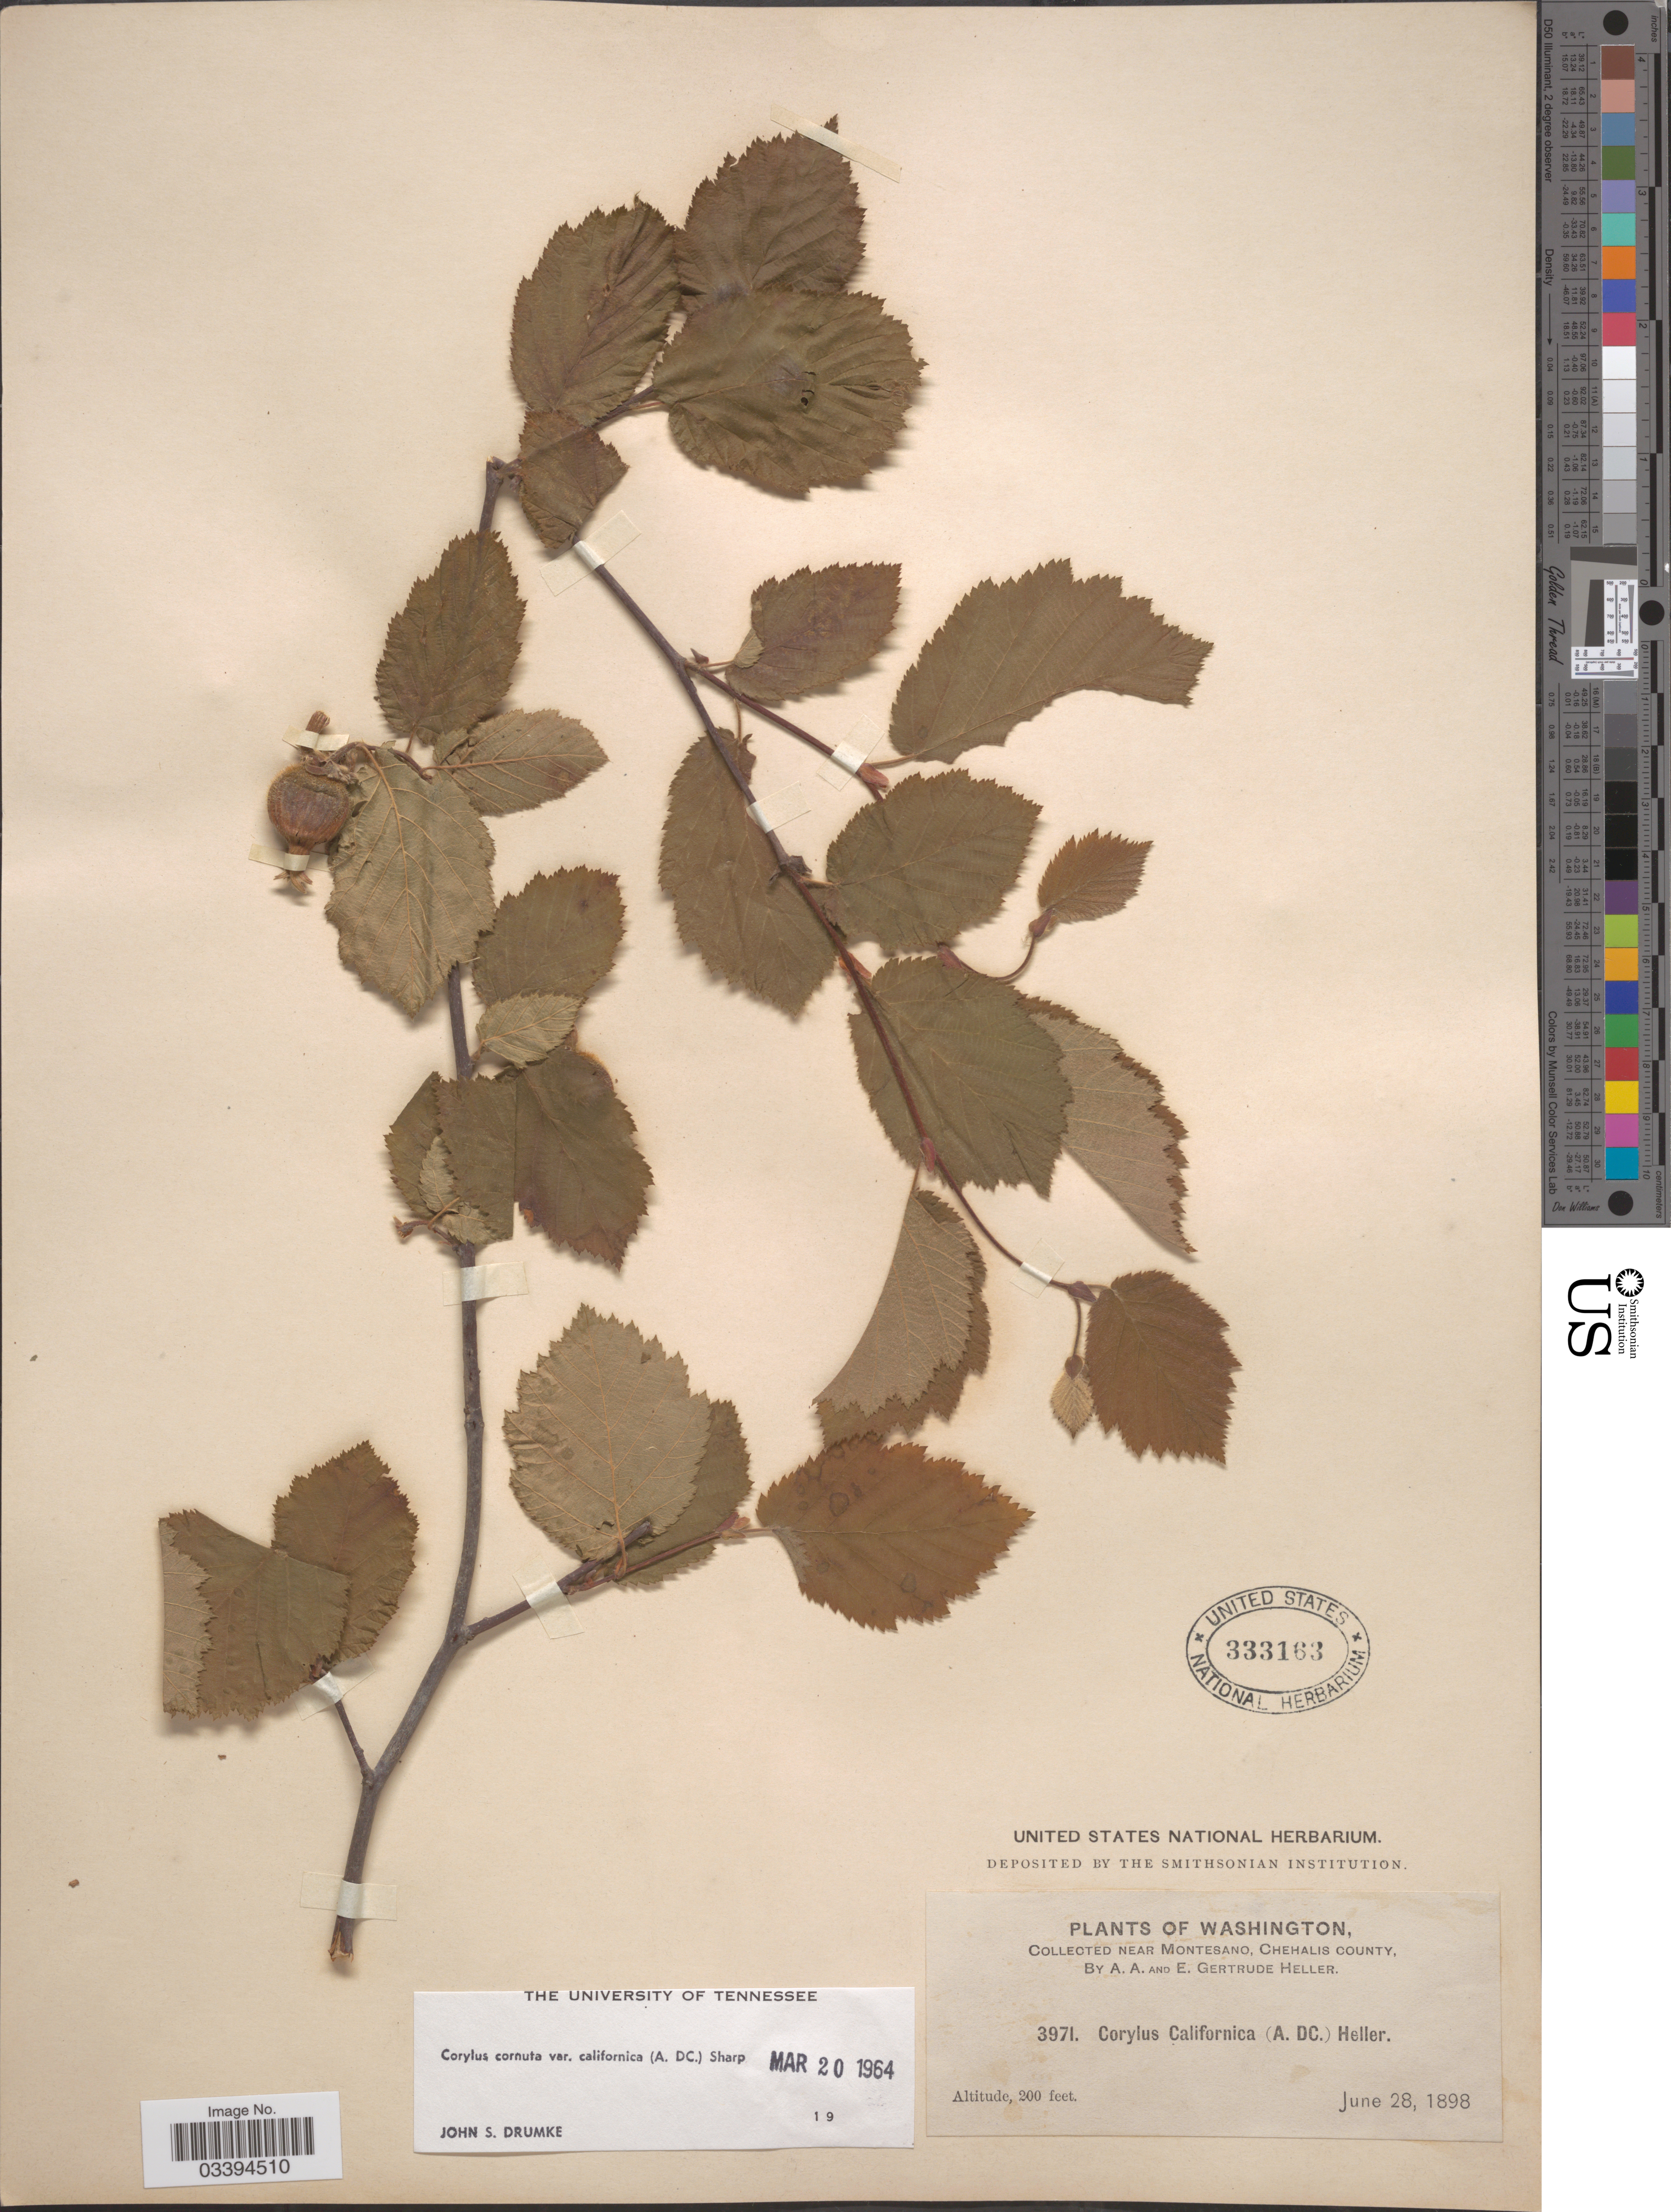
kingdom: Plantae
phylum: Tracheophyta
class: Magnoliopsida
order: Fagales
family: Betulaceae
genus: Corylus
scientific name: Corylus californica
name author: (A. DC.) Rose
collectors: A. A. Heller & E. G. Heller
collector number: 3971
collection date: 1898-06-28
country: United States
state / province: Washington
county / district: Grays Harbor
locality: Near Montesano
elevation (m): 61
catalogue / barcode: US 333163